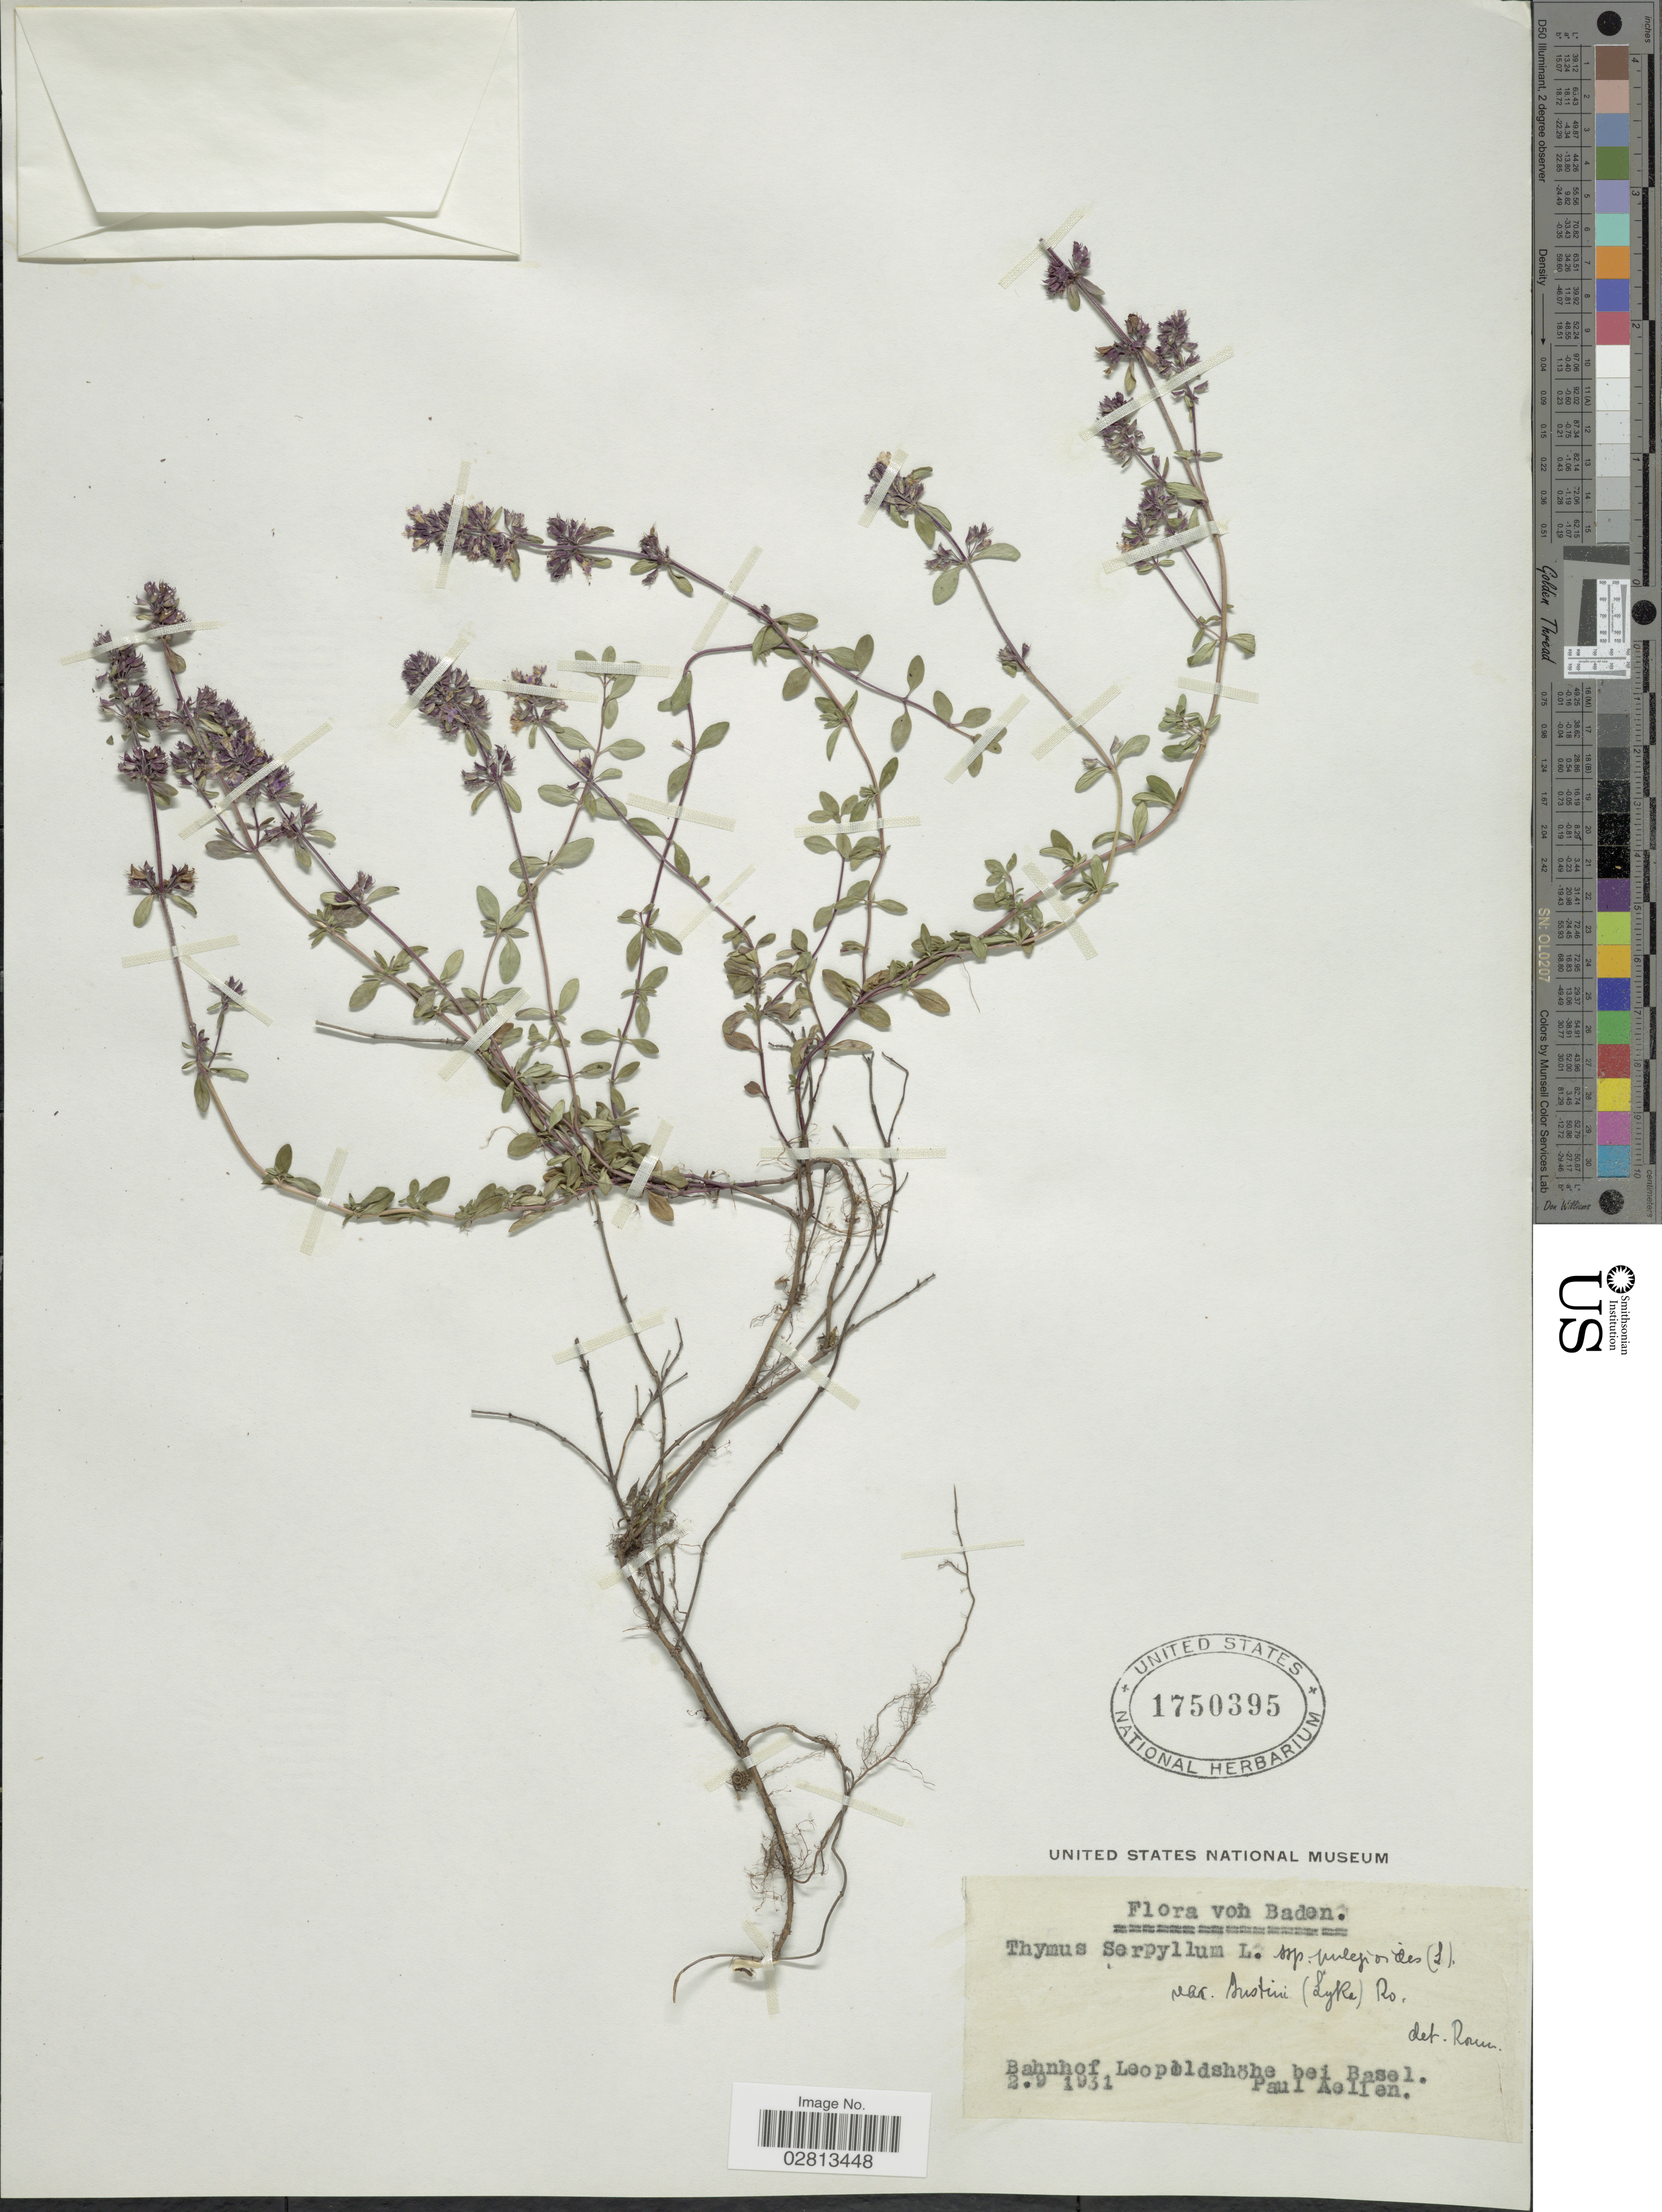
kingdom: Plantae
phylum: Tracheophyta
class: Magnoliopsida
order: Lamiales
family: Lamiaceae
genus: Thymus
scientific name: Thymus pulegioides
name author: L.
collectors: P. Aellen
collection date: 1931-09-02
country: Germany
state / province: Baden-Württemberg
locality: Baden. Bahnhof Leopoldshöhe bei Basel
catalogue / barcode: US 1750395